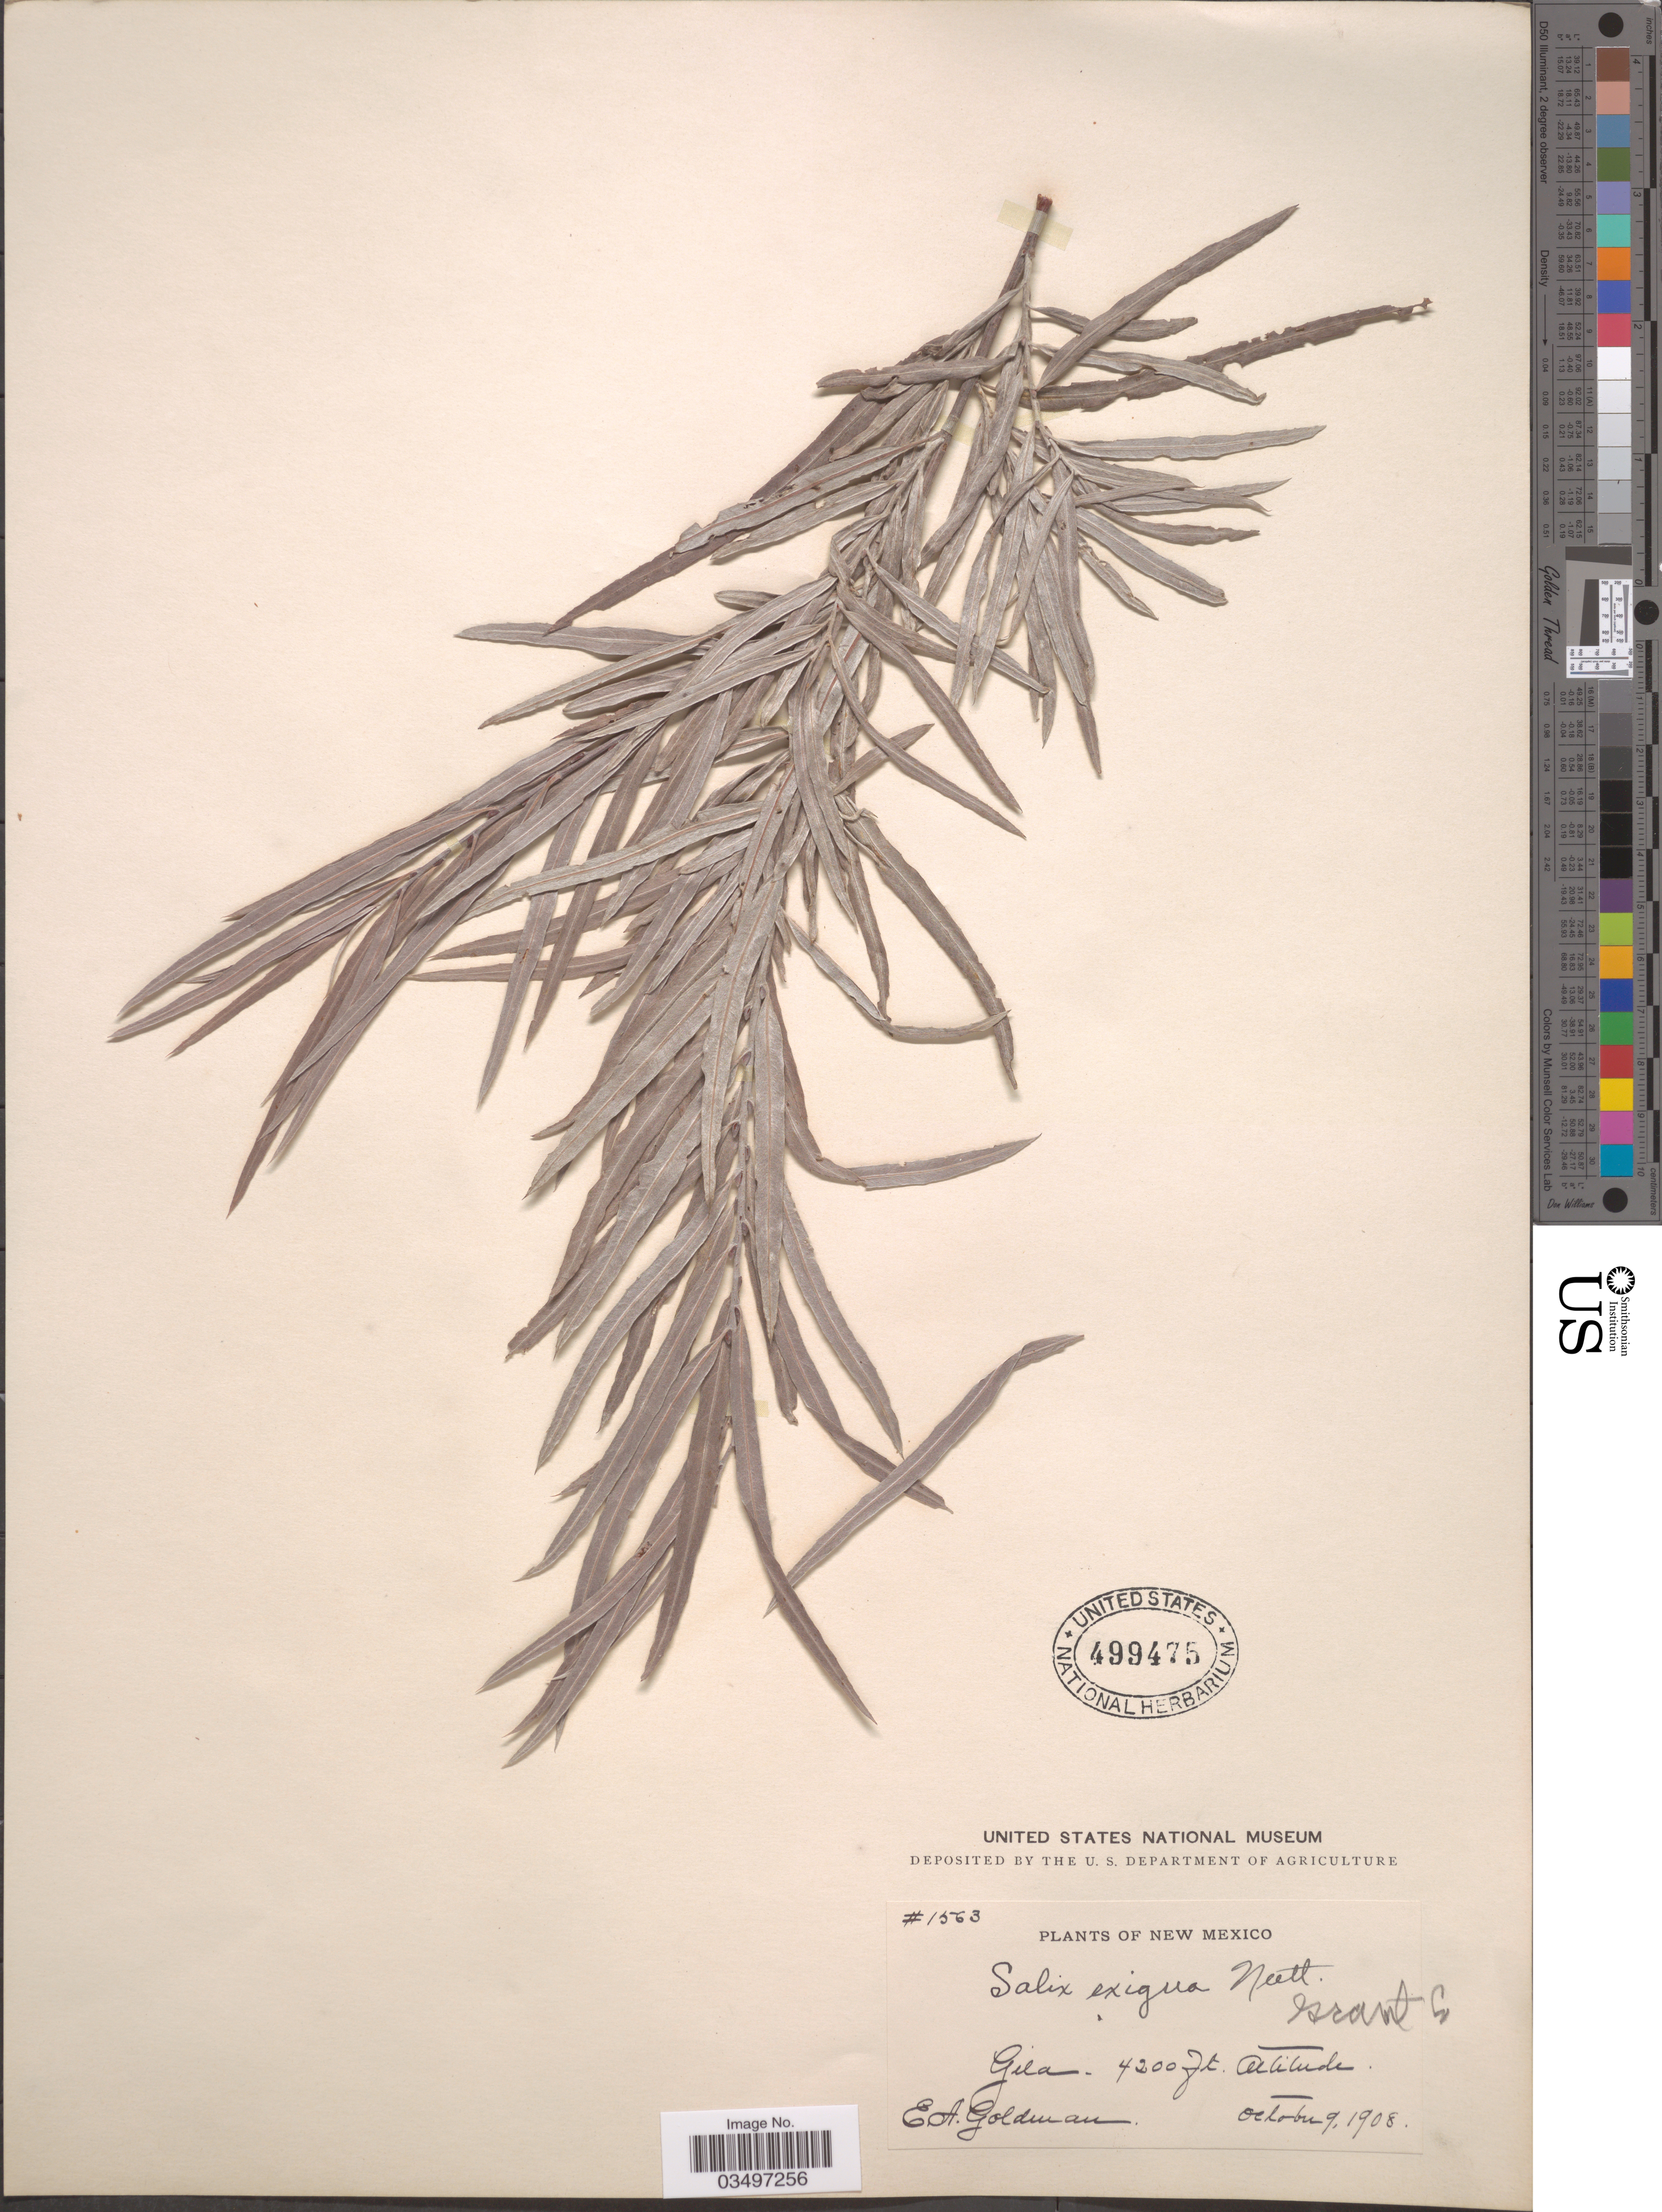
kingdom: Plantae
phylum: Tracheophyta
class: Magnoliopsida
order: Malpighiales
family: Salicaceae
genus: Salix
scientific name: Salix exigua var. stenophylla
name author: (Rydb.) C.K. Schneid.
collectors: E. A. Goldman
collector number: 1563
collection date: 1908-10-09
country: United States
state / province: New Mexico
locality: Gila.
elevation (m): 1280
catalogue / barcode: US 499475